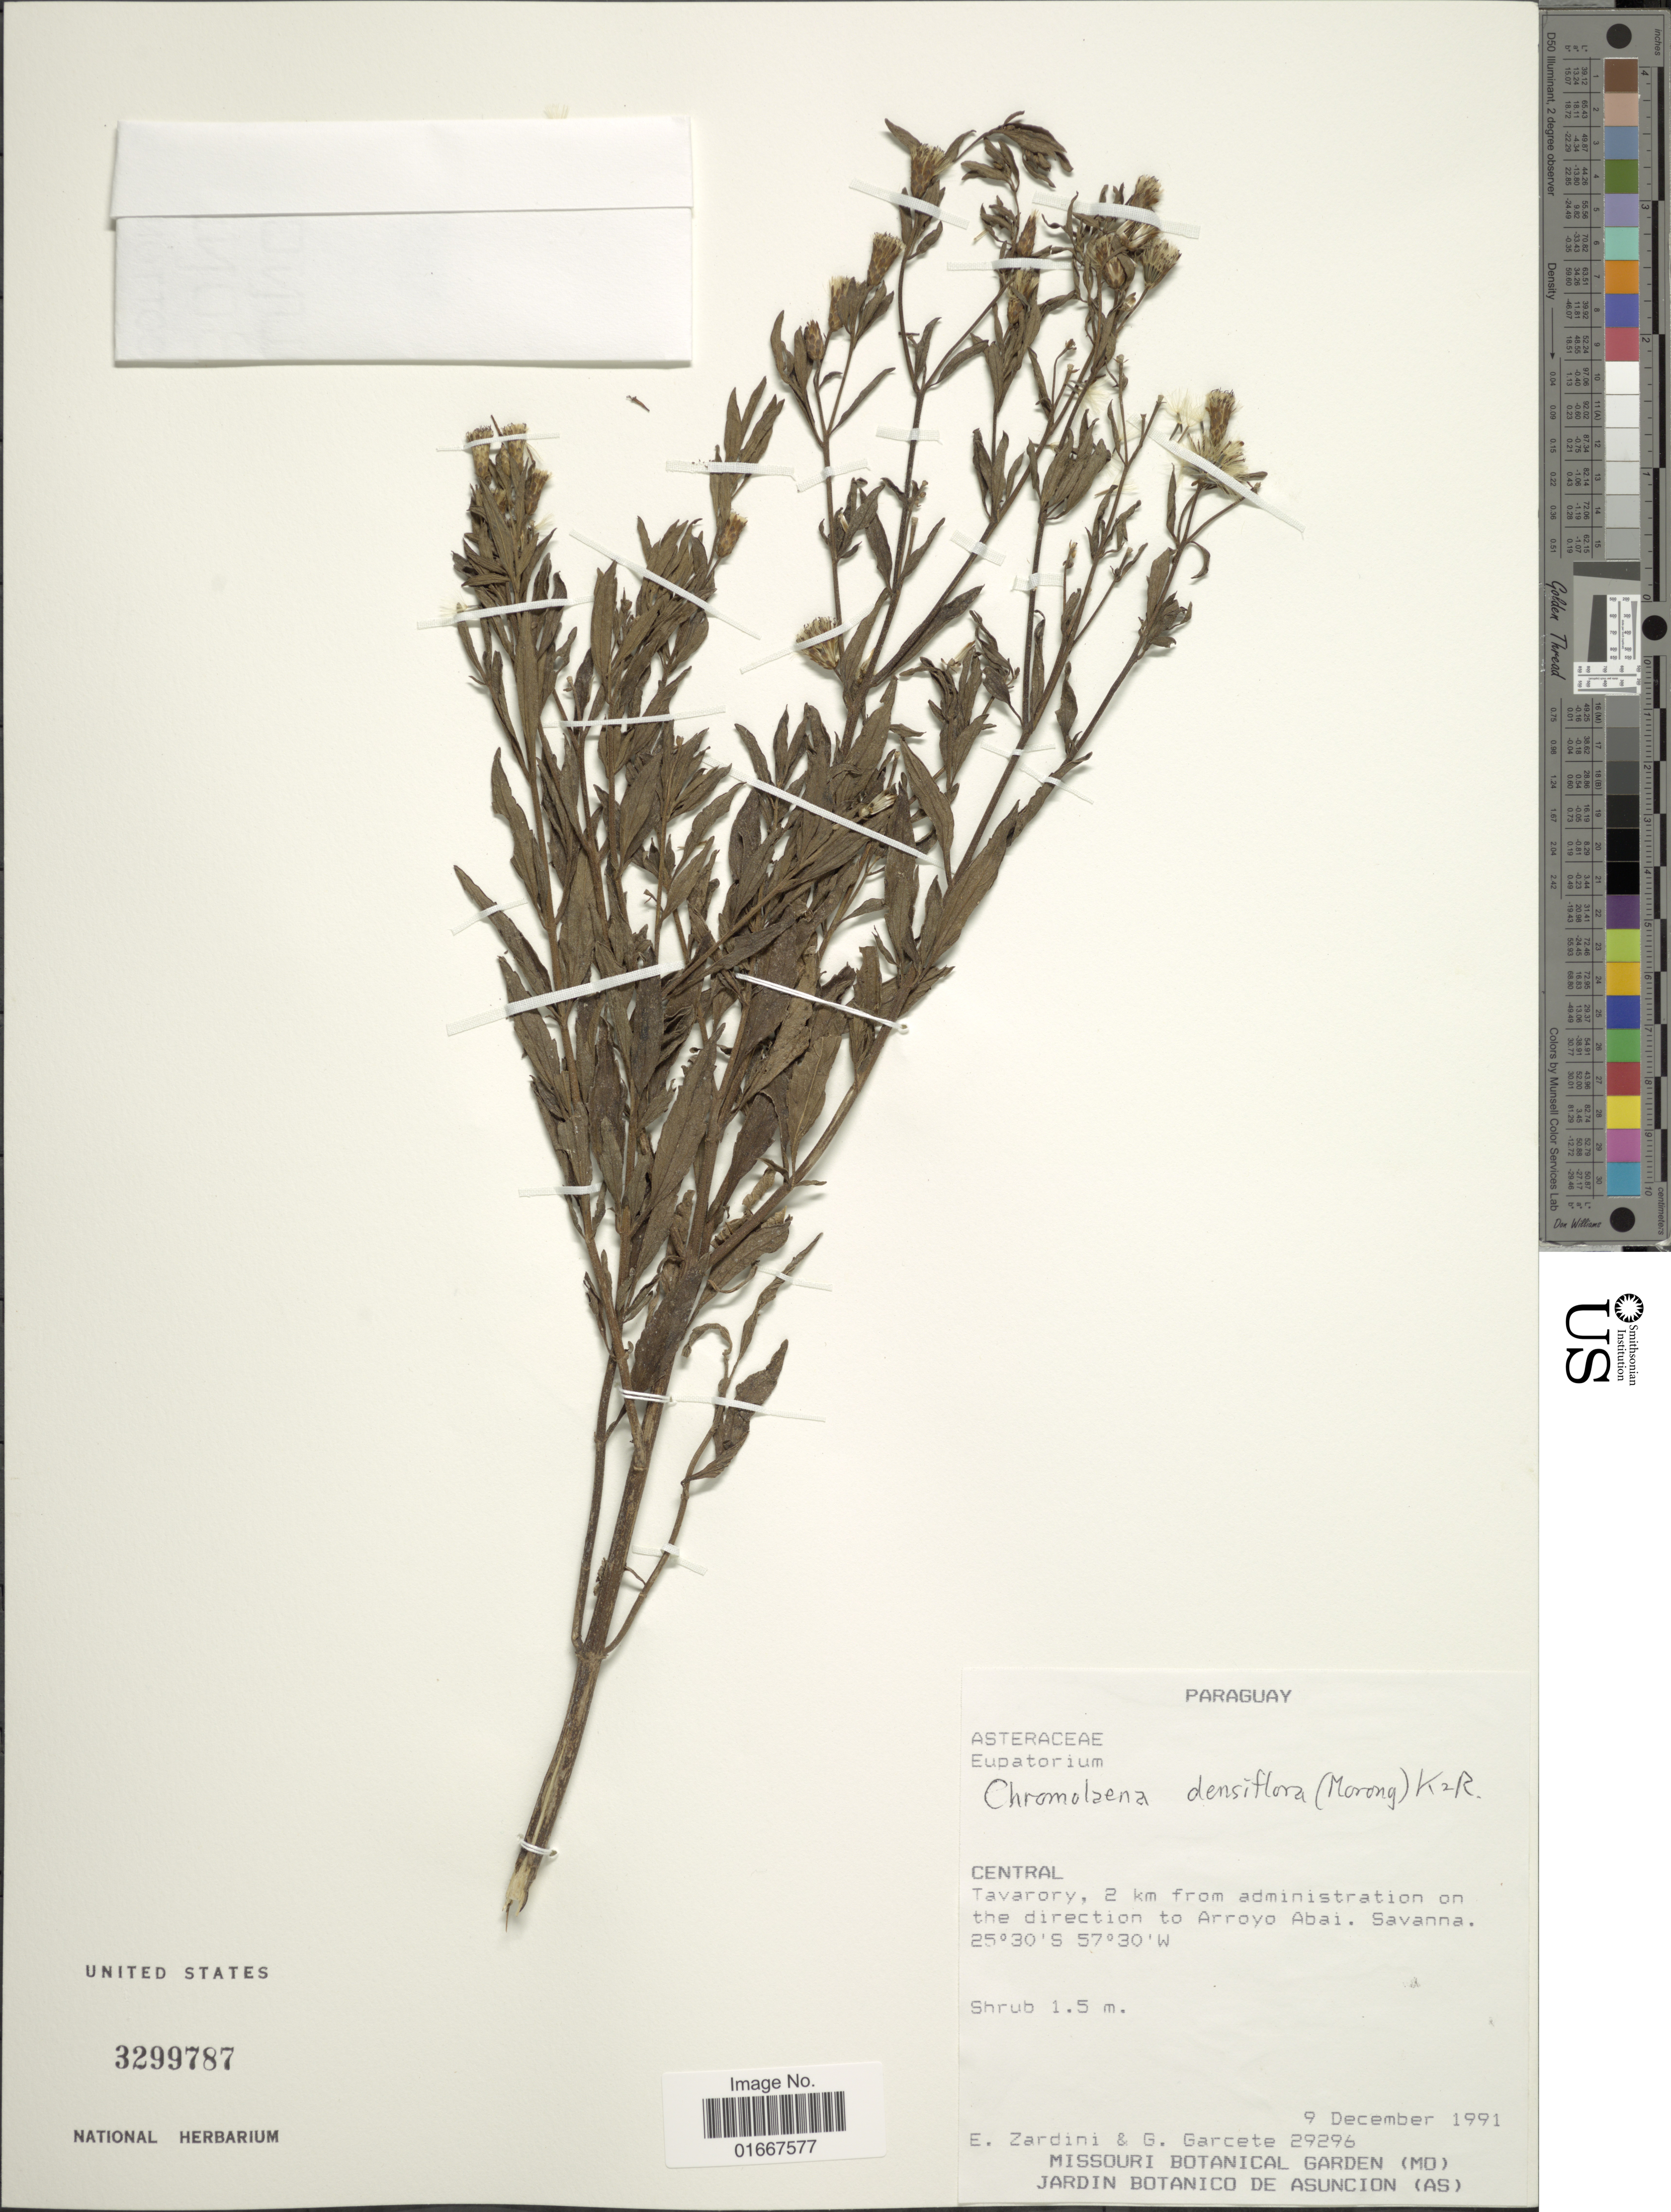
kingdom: Plantae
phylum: Tracheophyta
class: Magnoliopsida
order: Asterales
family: Asteraceae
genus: Chromolaena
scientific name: Chromolaena densiflorum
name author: (Morong) R.M. King & H. Rob.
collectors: E. M. Zardini & G. Garcete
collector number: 29296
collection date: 1991-12-09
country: Paraguay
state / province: Central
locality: Tavarory, 2 km from administration on the direction to Arroyo Abai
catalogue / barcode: US 3299787